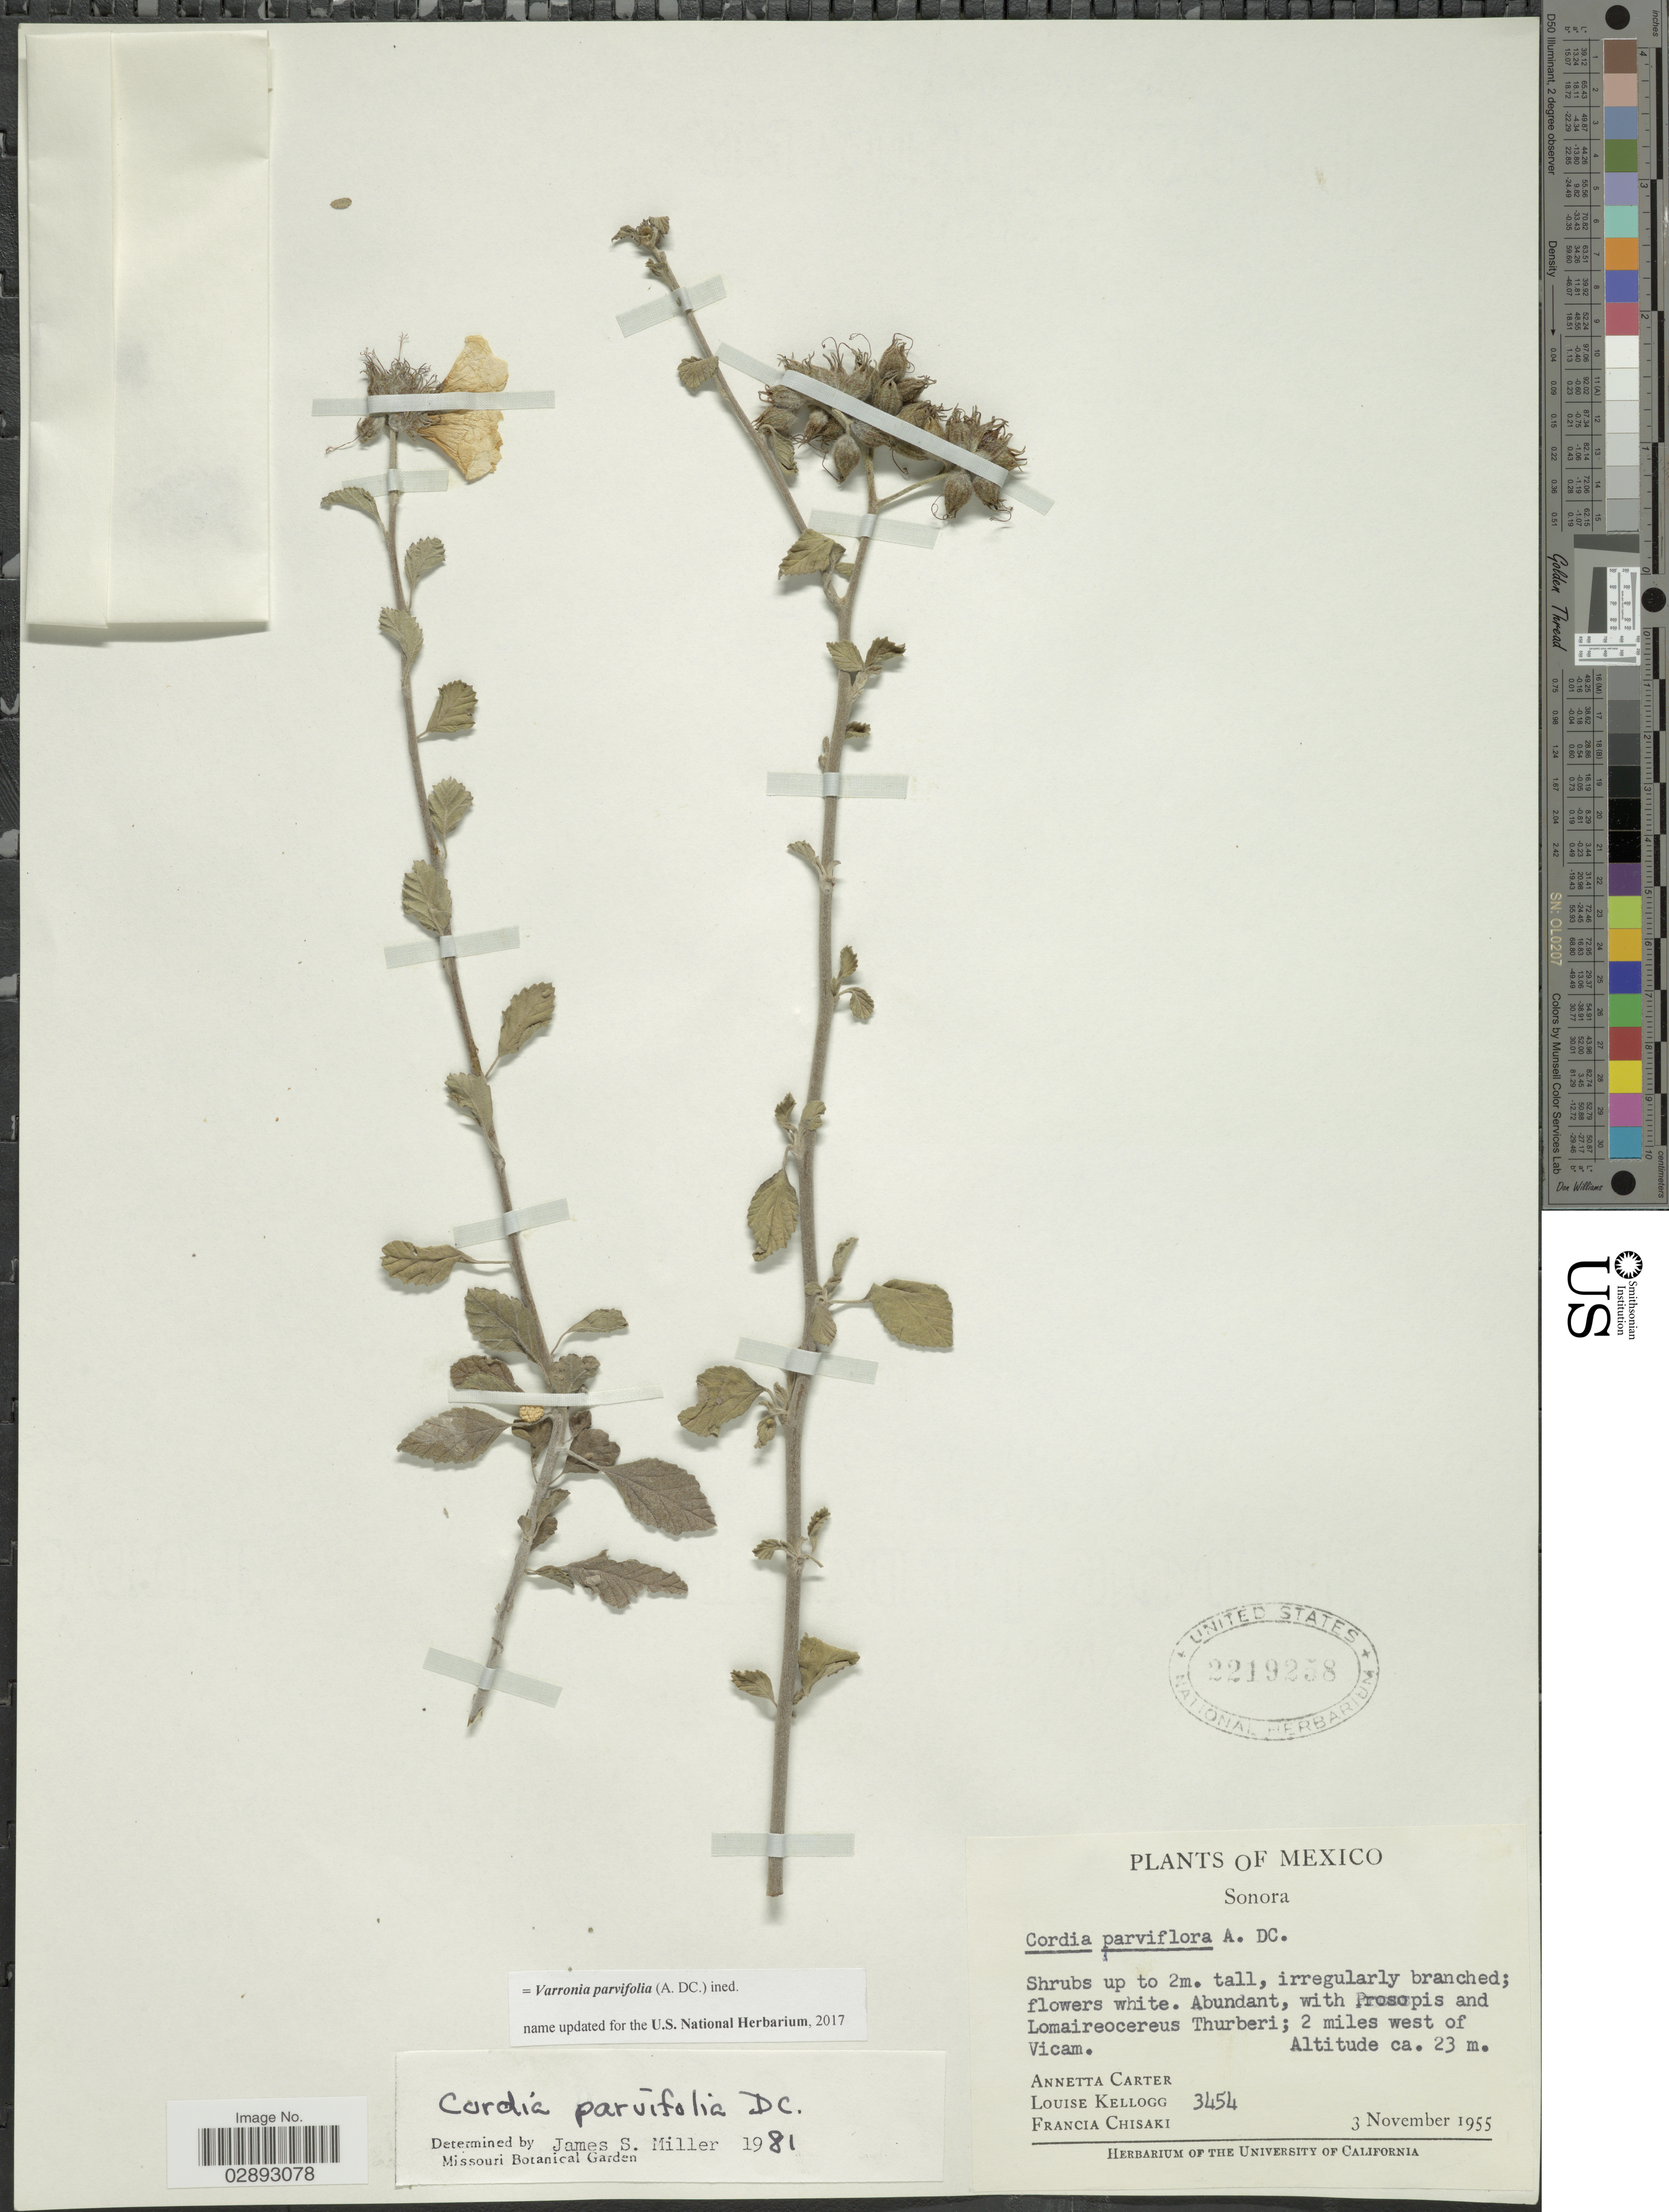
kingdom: Plantae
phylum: Tracheophyta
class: Magnoliopsida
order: Boraginales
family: Cordiaceae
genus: Varronia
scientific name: Varronia parvifolia (A. DC.) ined.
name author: (A. DC.)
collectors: A. Carter, L. Kellogg & F. Chisaki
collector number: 3454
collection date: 1955-11-03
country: Mexico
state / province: Sonora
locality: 2 miles west of Vicam.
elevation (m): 23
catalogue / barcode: US 2219258